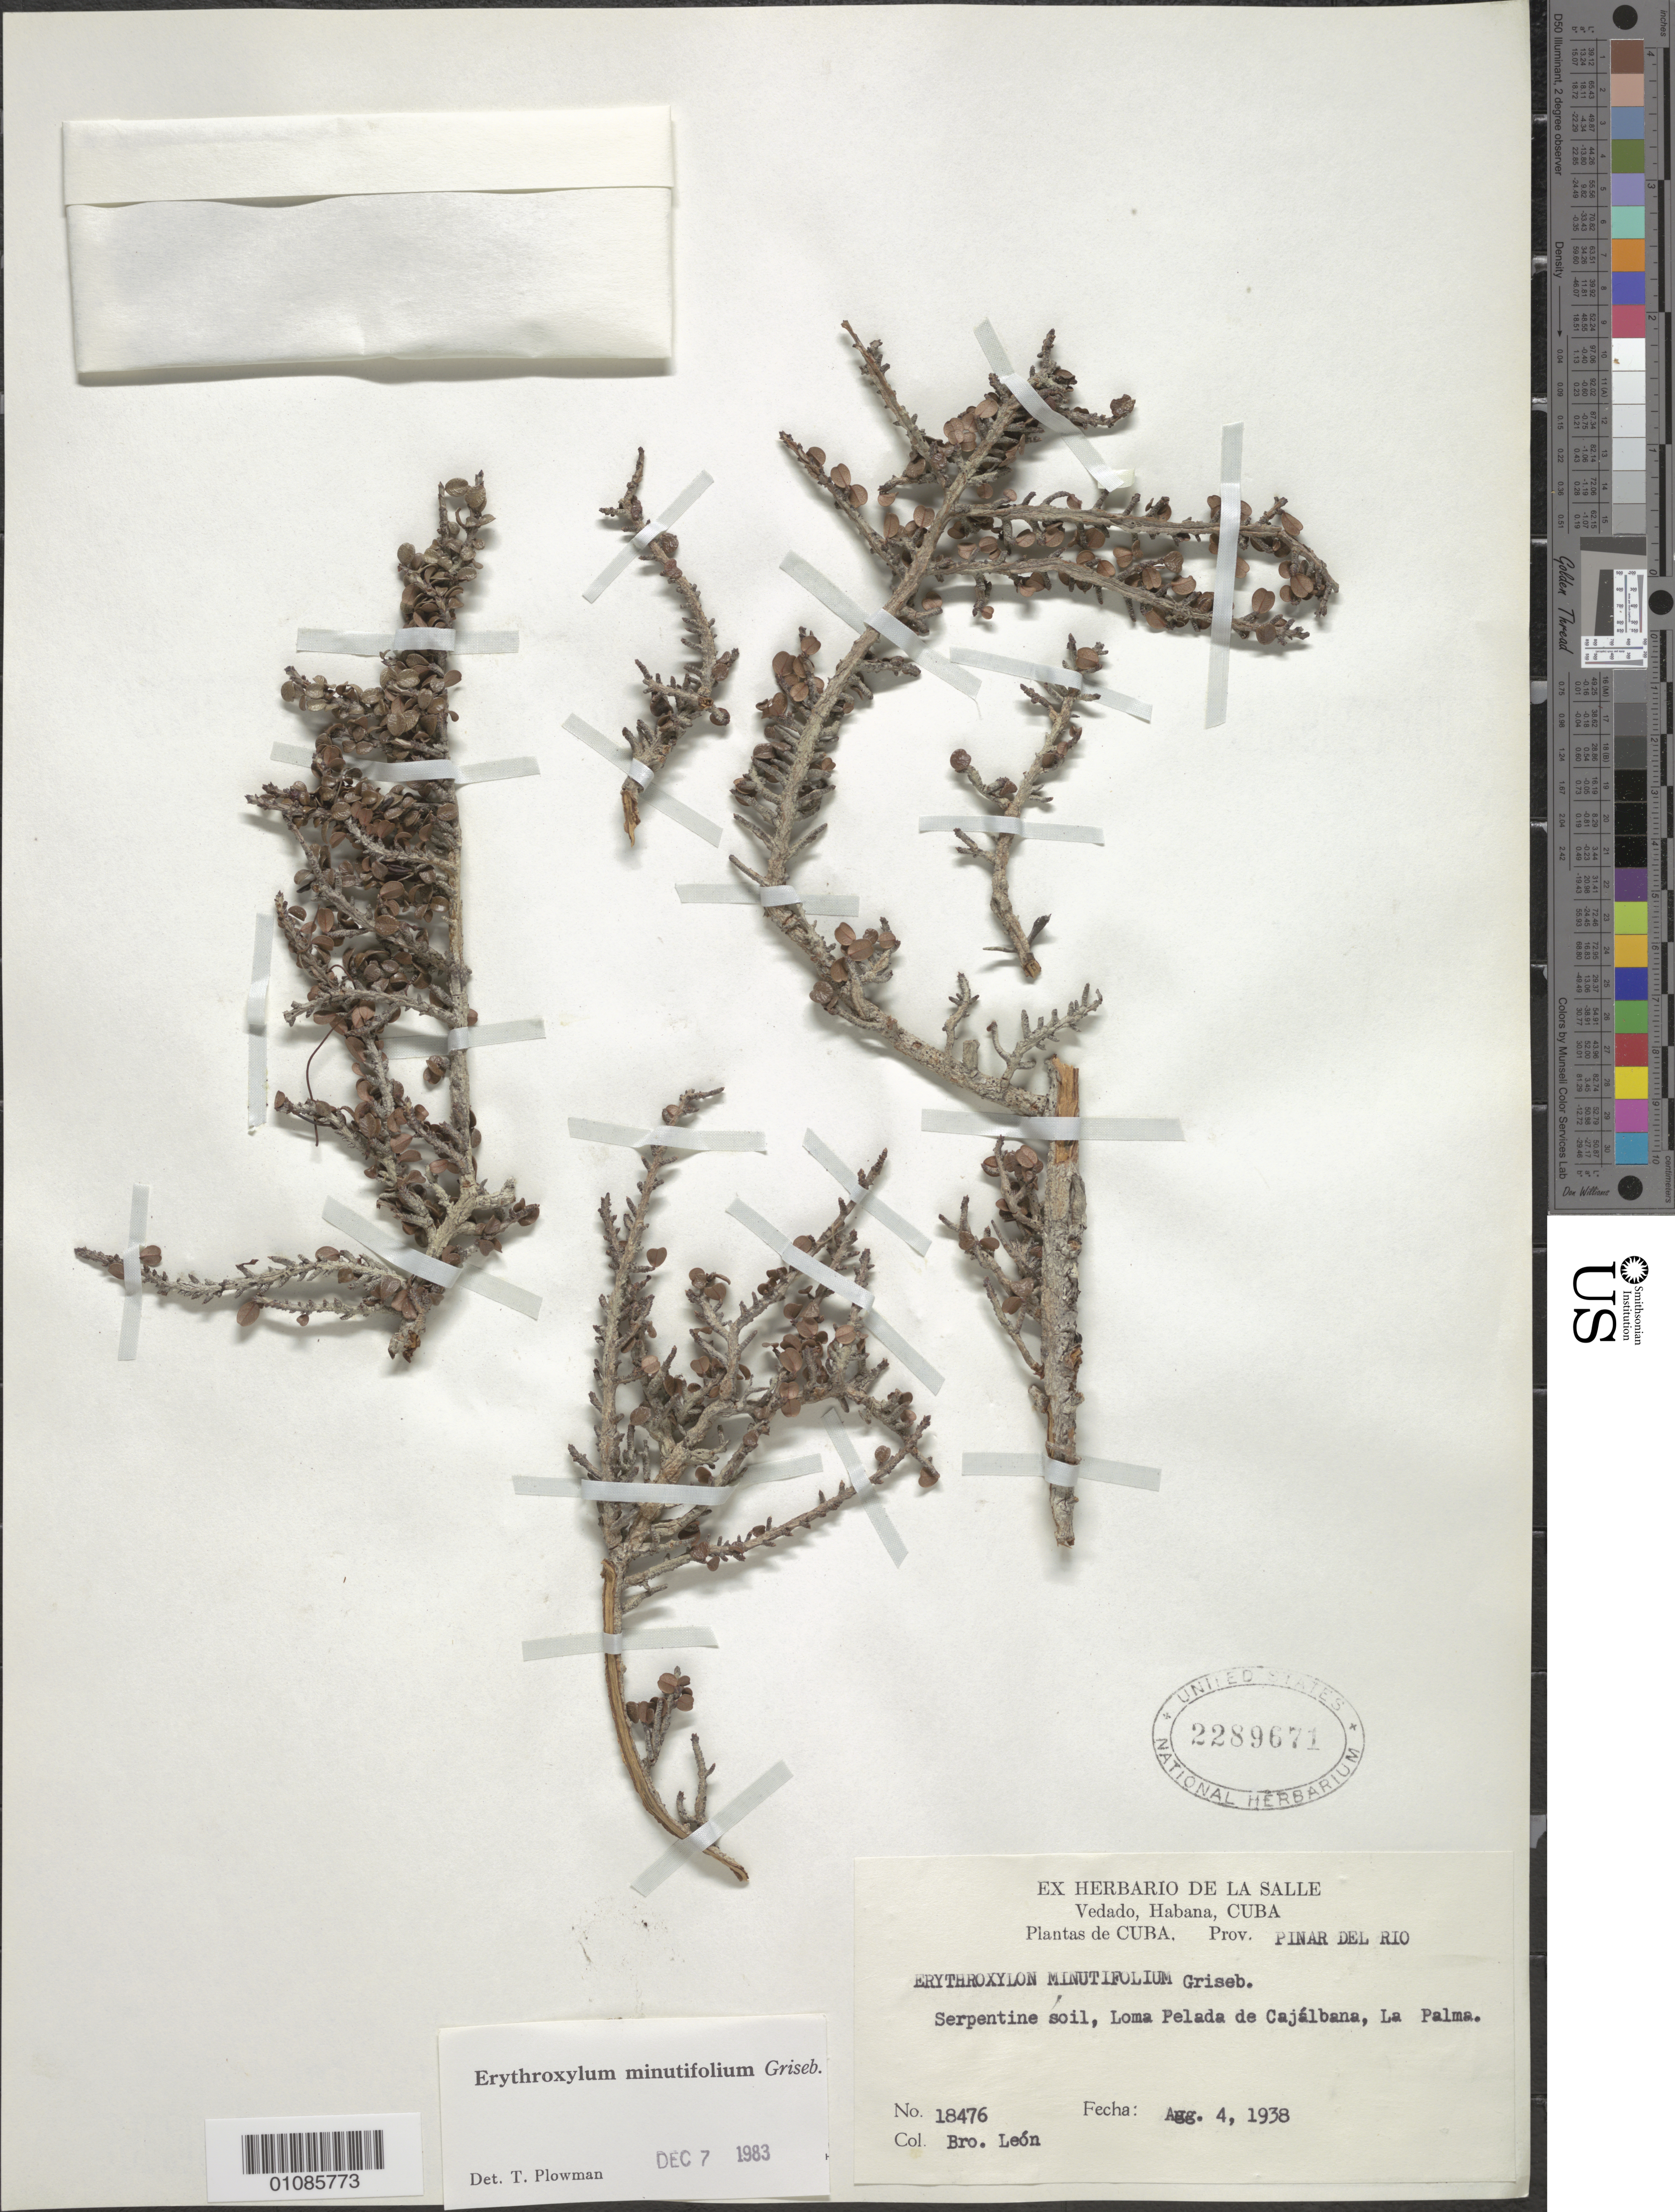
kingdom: Plantae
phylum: Tracheophyta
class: Magnoliopsida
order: Malpighiales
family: Erythroxylaceae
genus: Erythroxylum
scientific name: Erythroxylum minutifolium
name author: Griseb.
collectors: Bro. León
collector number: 18476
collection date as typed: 04 Aug 1938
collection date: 1938-08-04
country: Cuba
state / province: Pinar del Rio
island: Cuba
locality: La palma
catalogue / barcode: US 2289671